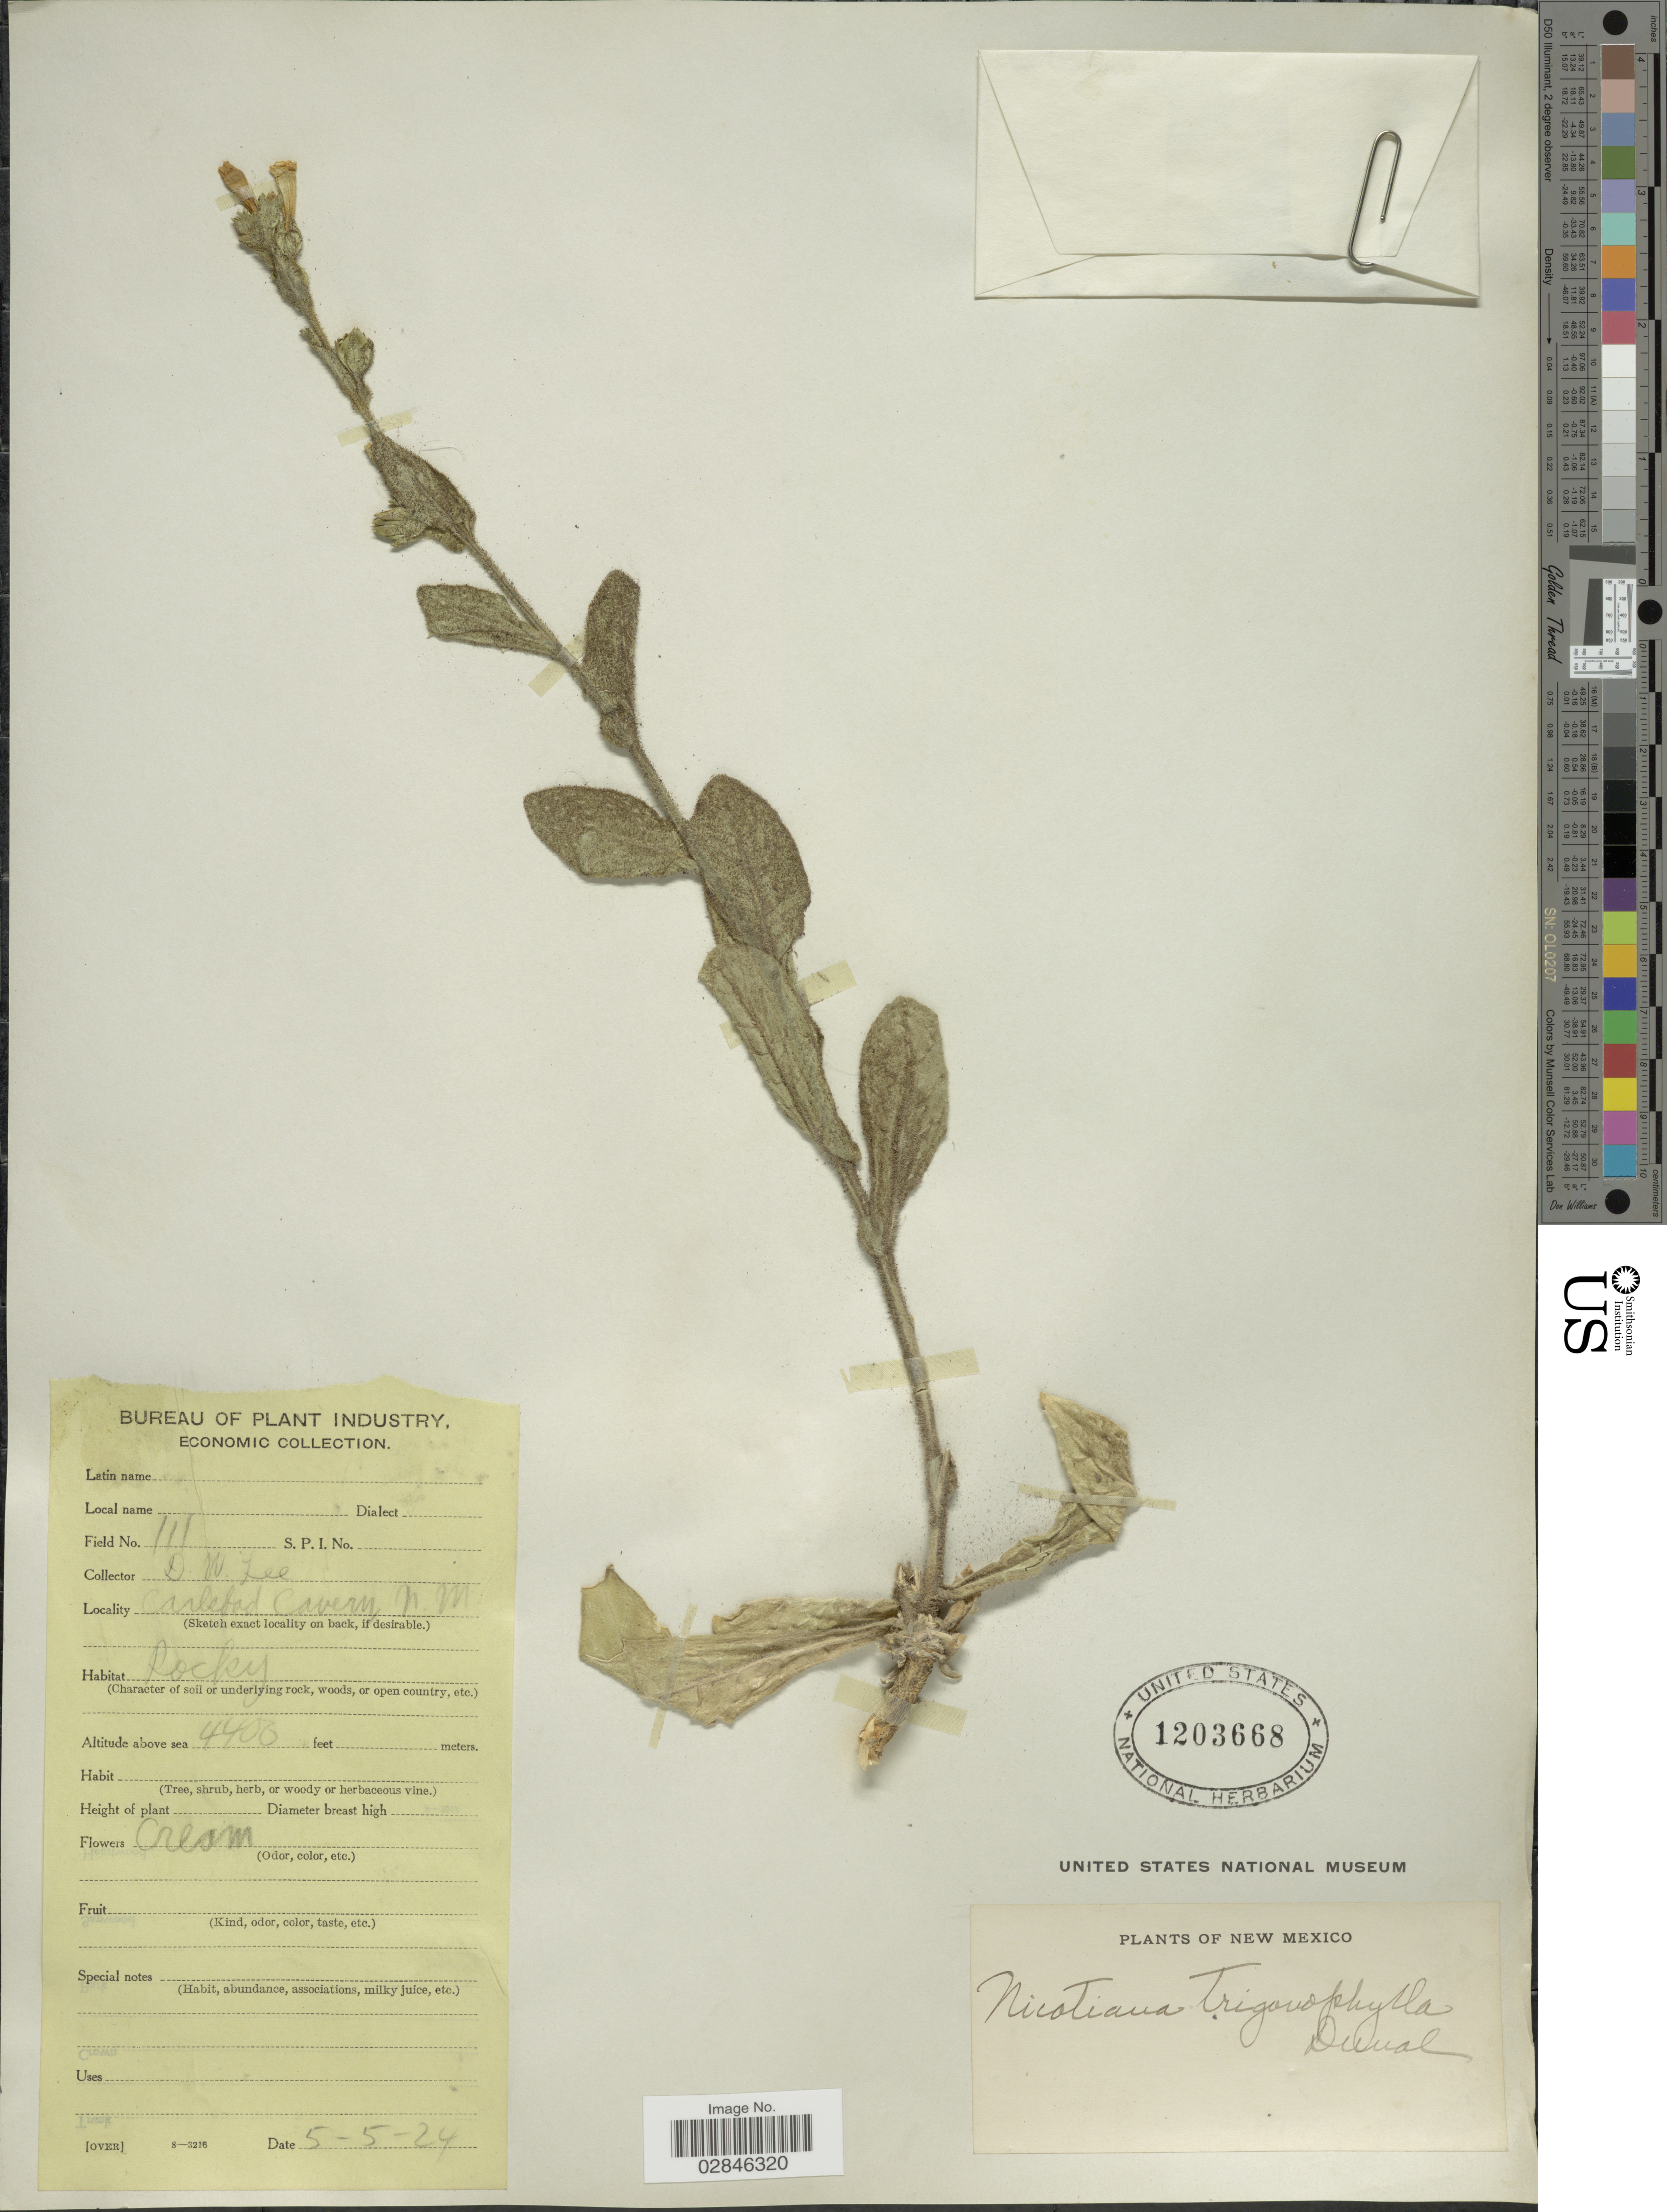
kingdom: Plantae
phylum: Tracheophyta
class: Magnoliopsida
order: Solanales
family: Solanaceae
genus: Nicotiana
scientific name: Nicotiana trigonophylla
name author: Dunal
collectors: D. Lee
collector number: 111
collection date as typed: Transcribed d/m/y: 5/5/24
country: United States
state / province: New Mexico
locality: Carlsbad Cavern, N. M.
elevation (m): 1341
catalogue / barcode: US 1203668